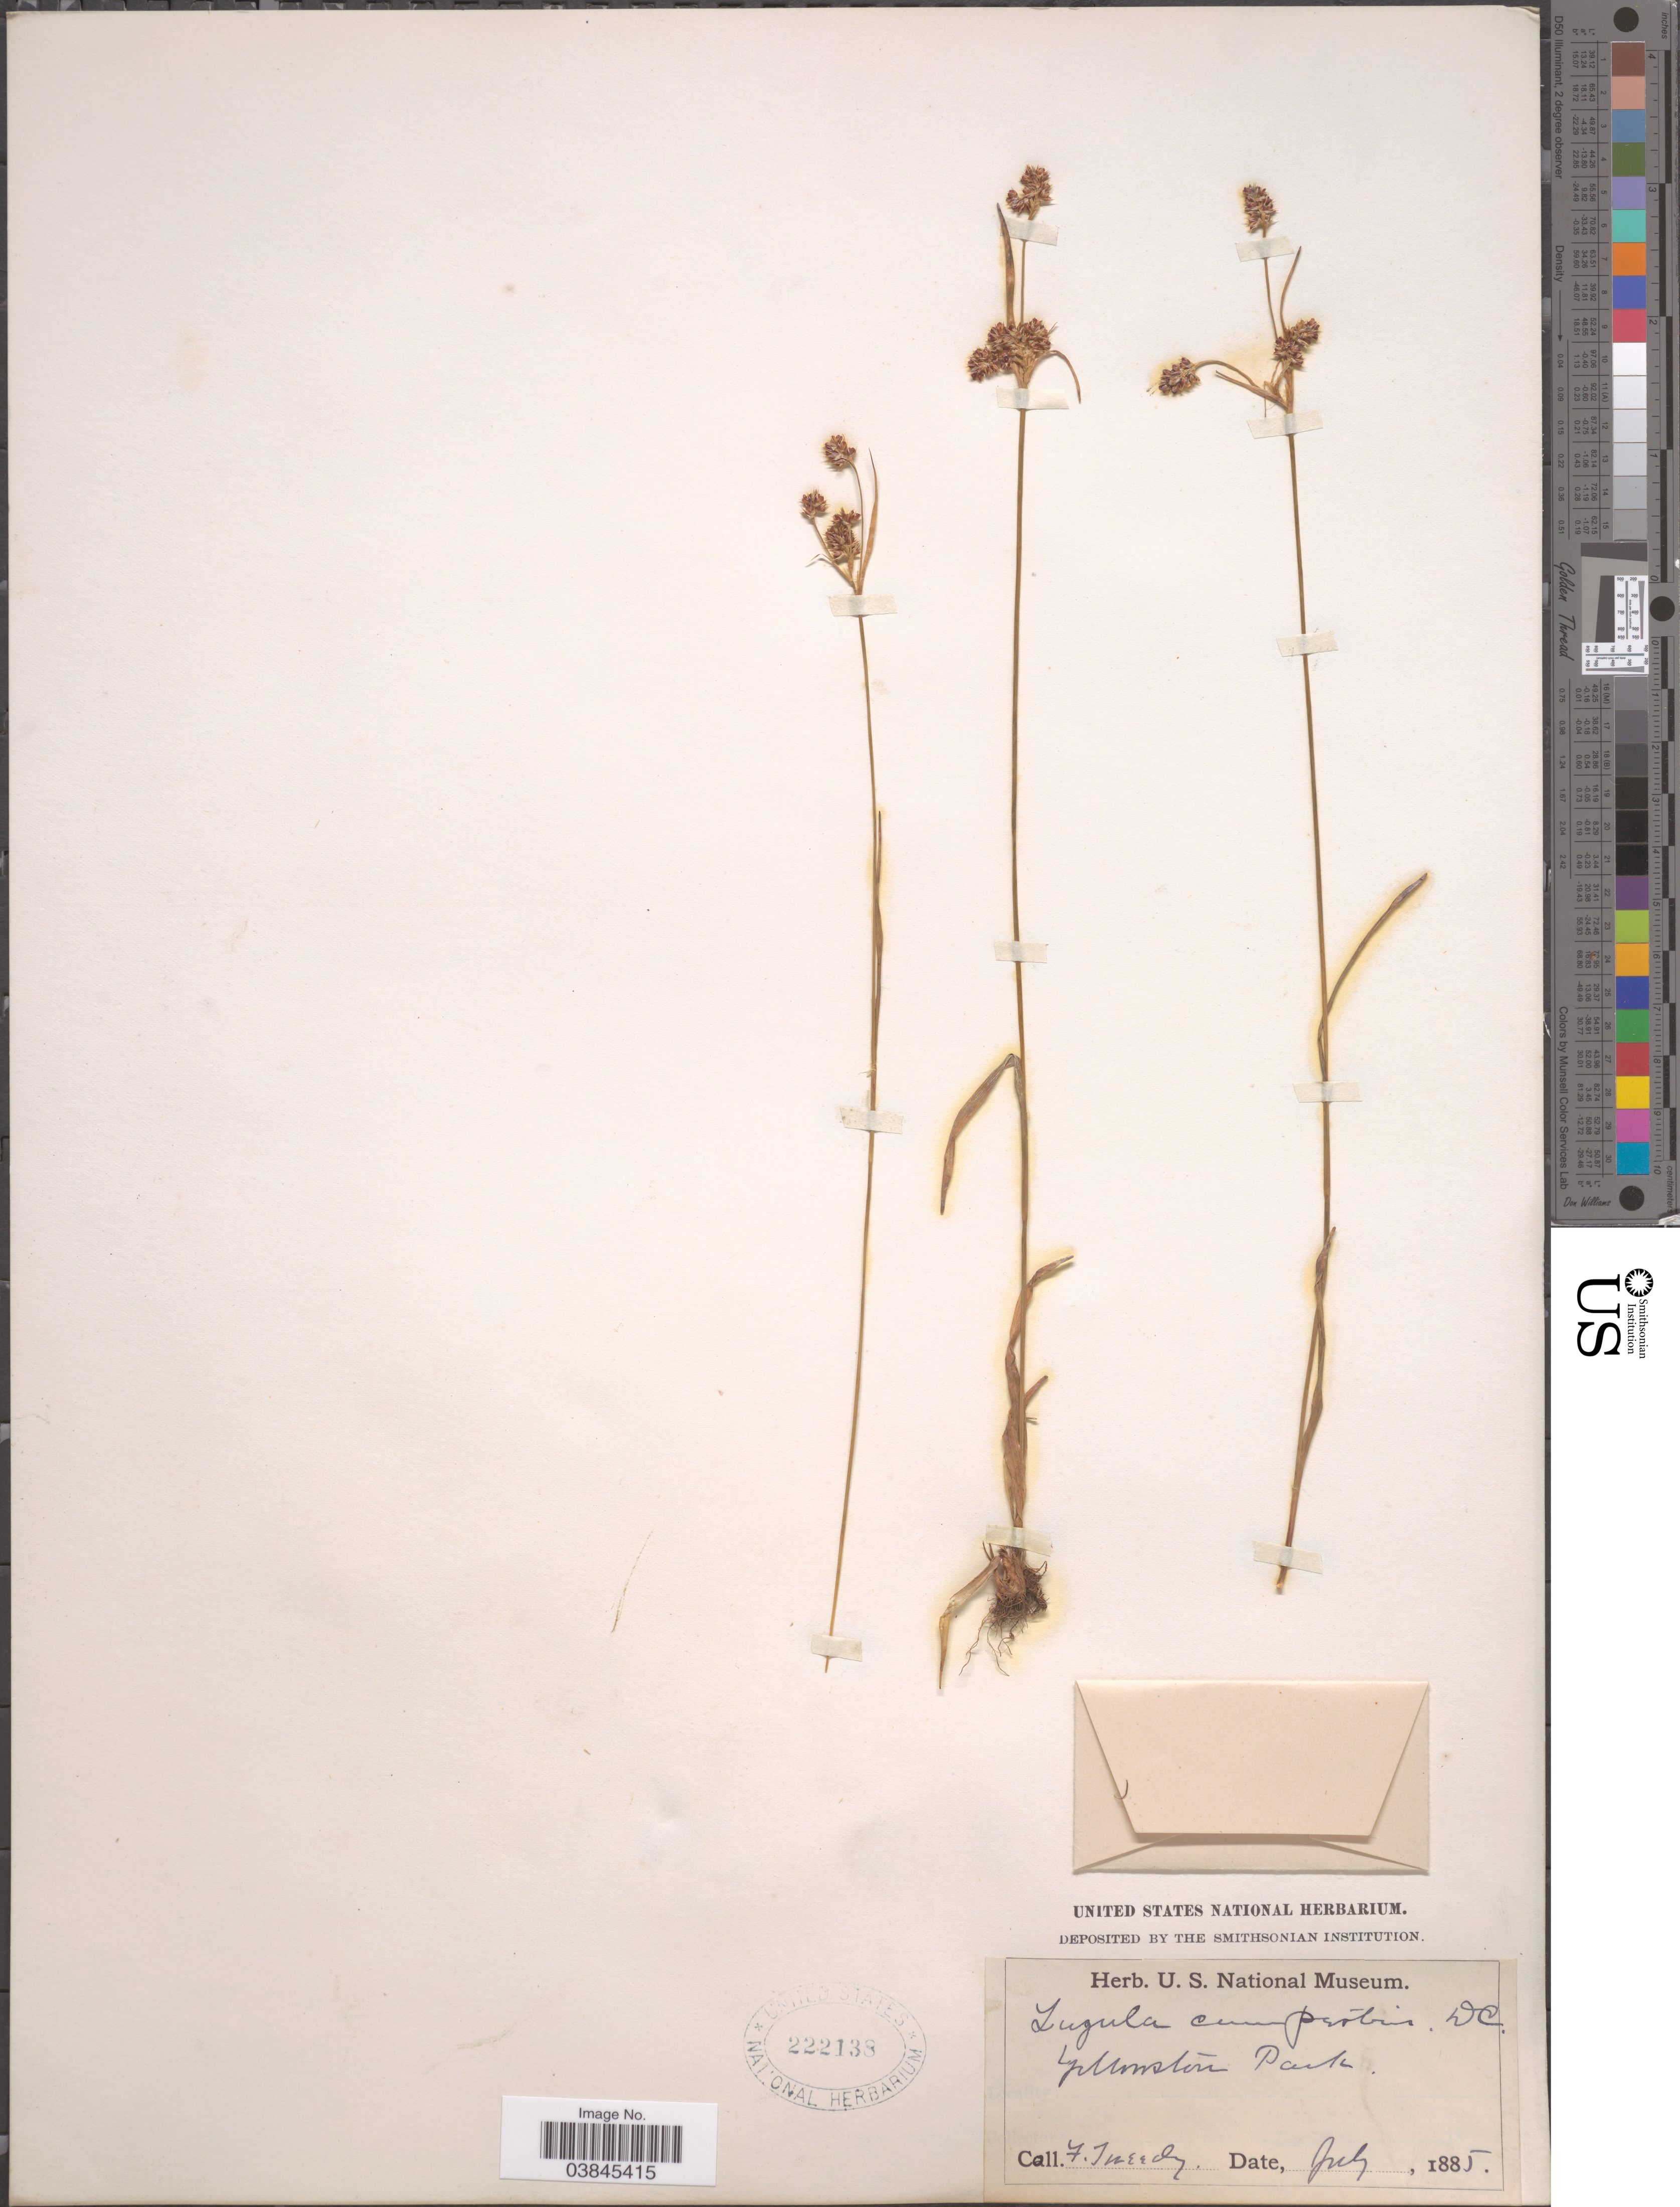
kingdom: Plantae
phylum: Tracheophyta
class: Liliopsida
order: Poales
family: Juncaceae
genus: Luzula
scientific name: Luzula campestris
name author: (L.) DC.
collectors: F. Tweedy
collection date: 1885-07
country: United States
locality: Yellowstone Park.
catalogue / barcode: US 222138